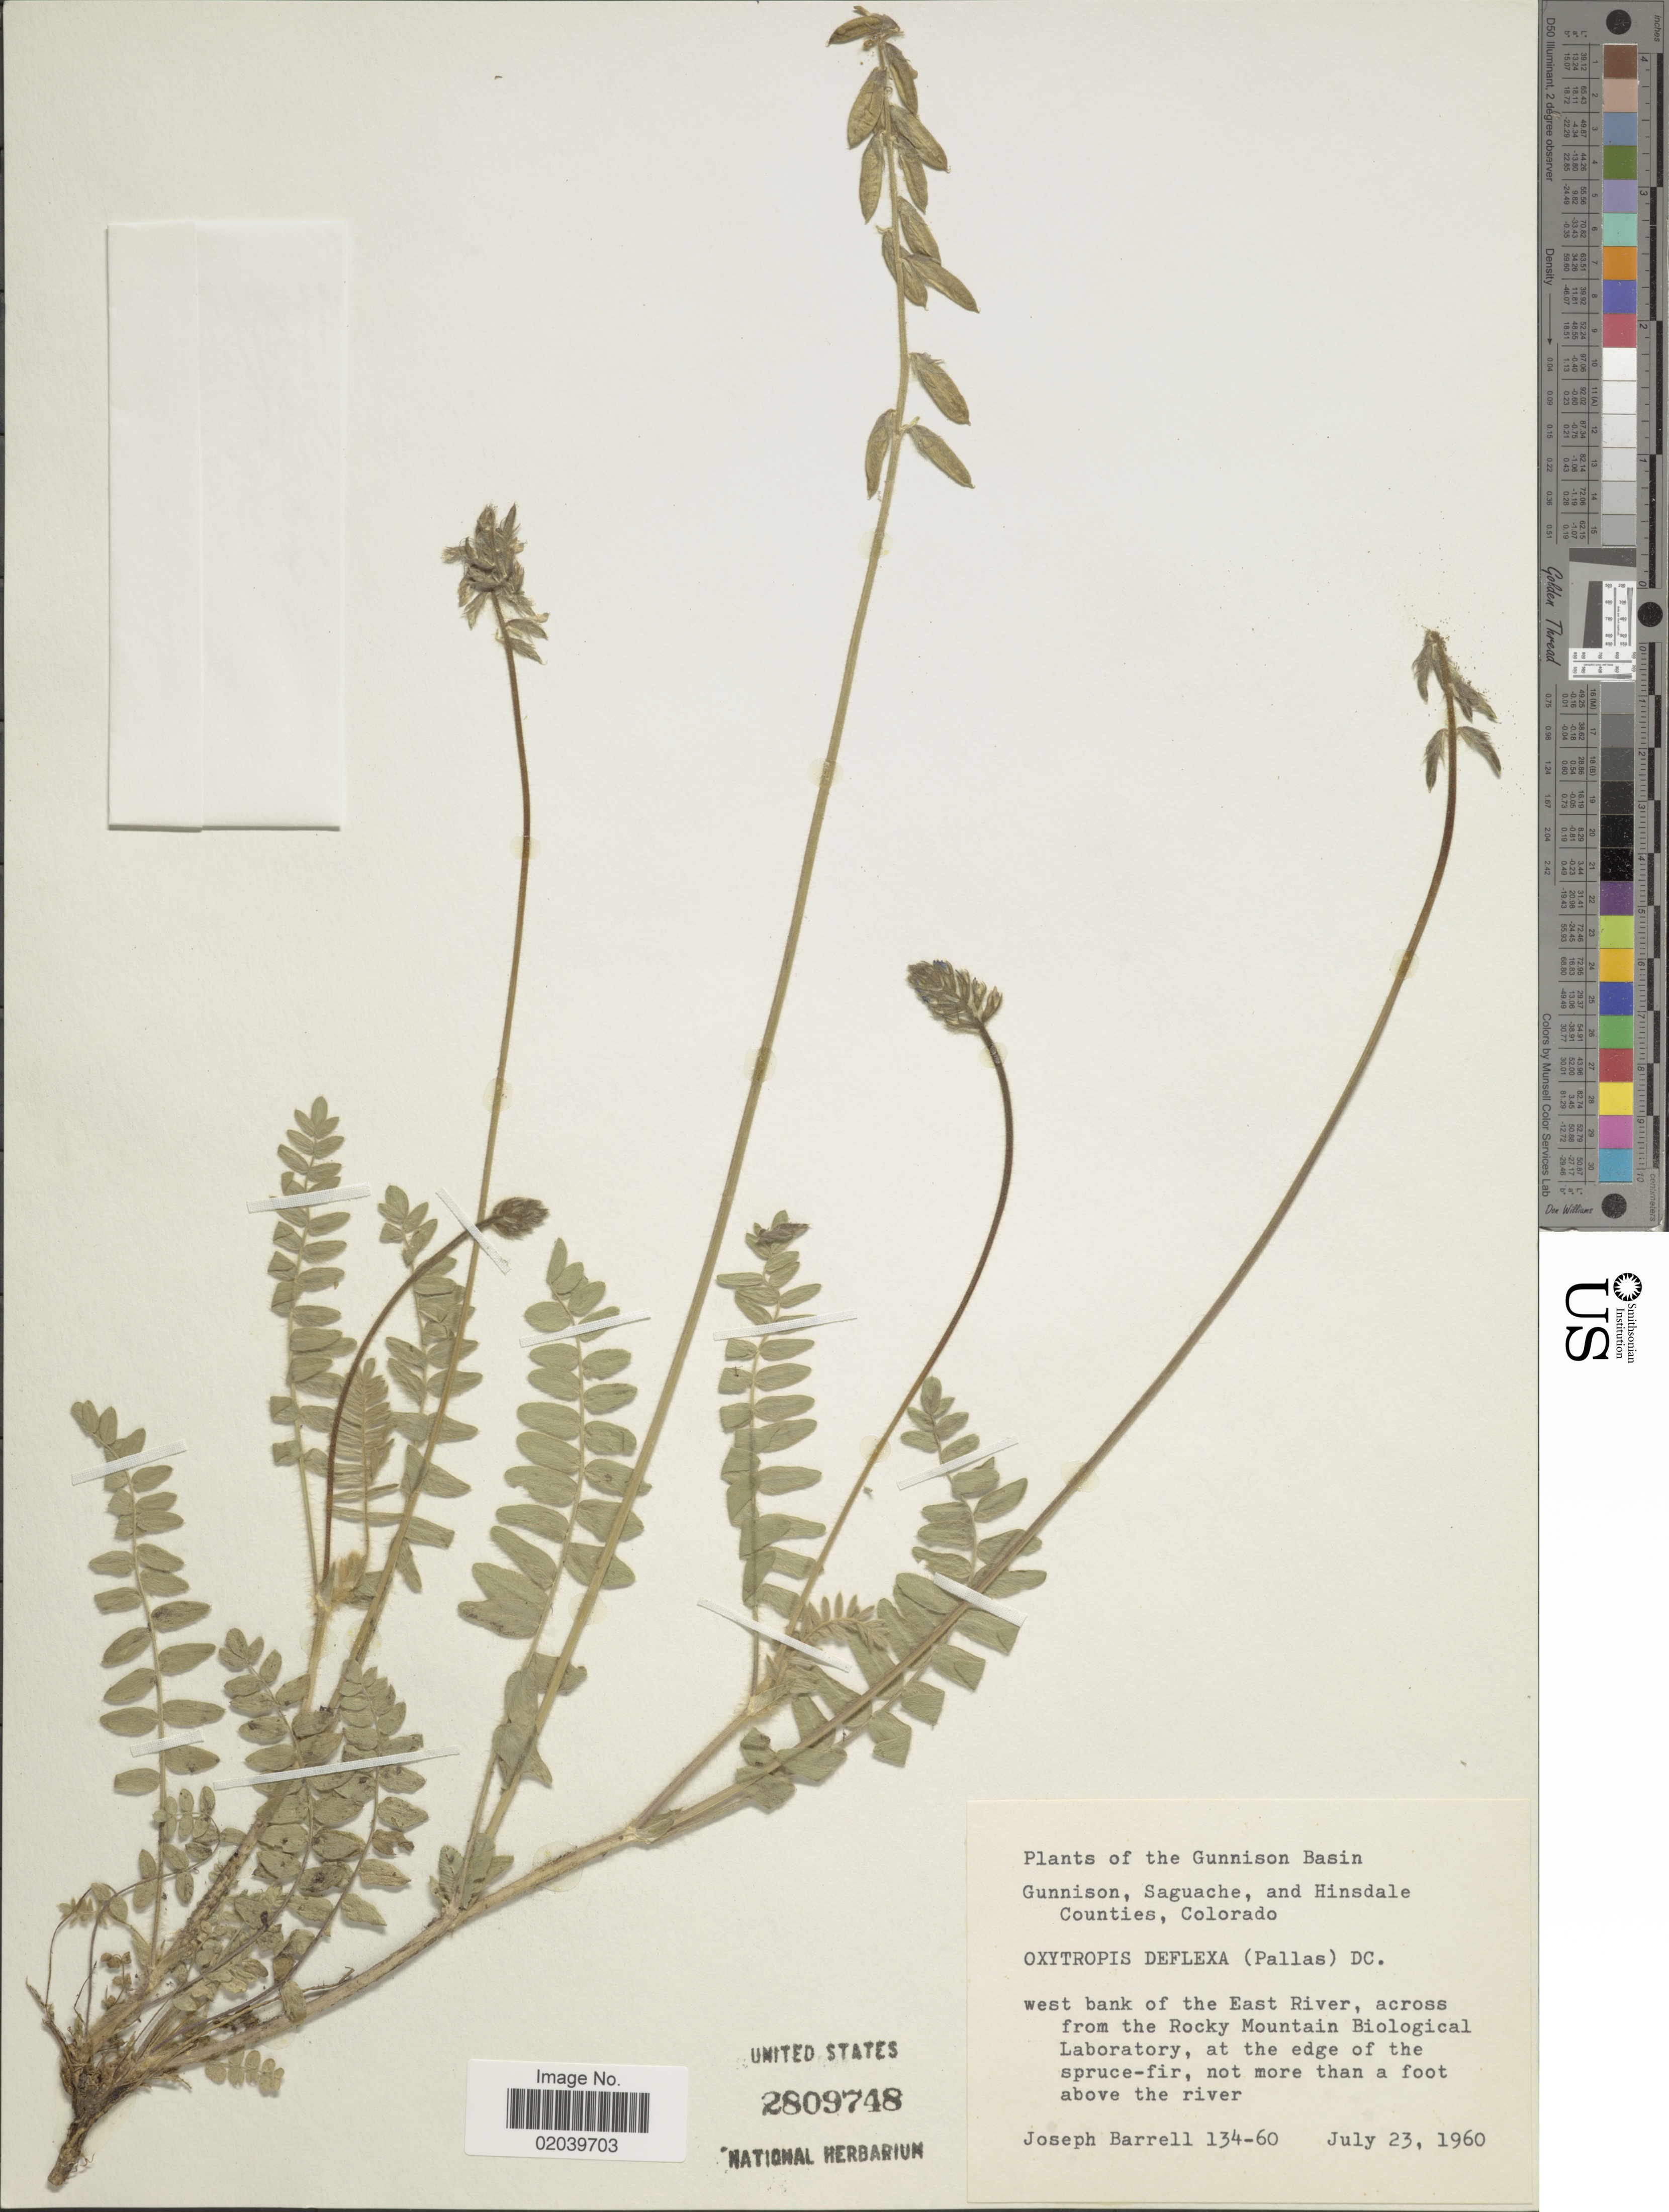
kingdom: Plantae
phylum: Tracheophyta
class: Magnoliopsida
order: Fabales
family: Fabaceae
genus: Oxytropis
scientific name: Oxytropis deflexa var. foliolosa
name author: (Hook.) Barneby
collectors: J. Barrell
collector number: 134-60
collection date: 1960-07-23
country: United States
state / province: Colorado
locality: Gunnison Basin. Gunnison, Saguache, and Hinsdale Counties, Colorado. West bank of the East River, across from the Rocky Mountain Biological Laboratory, at the edge of the spuce-fir, not more than a foot above the river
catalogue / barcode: US 2809748